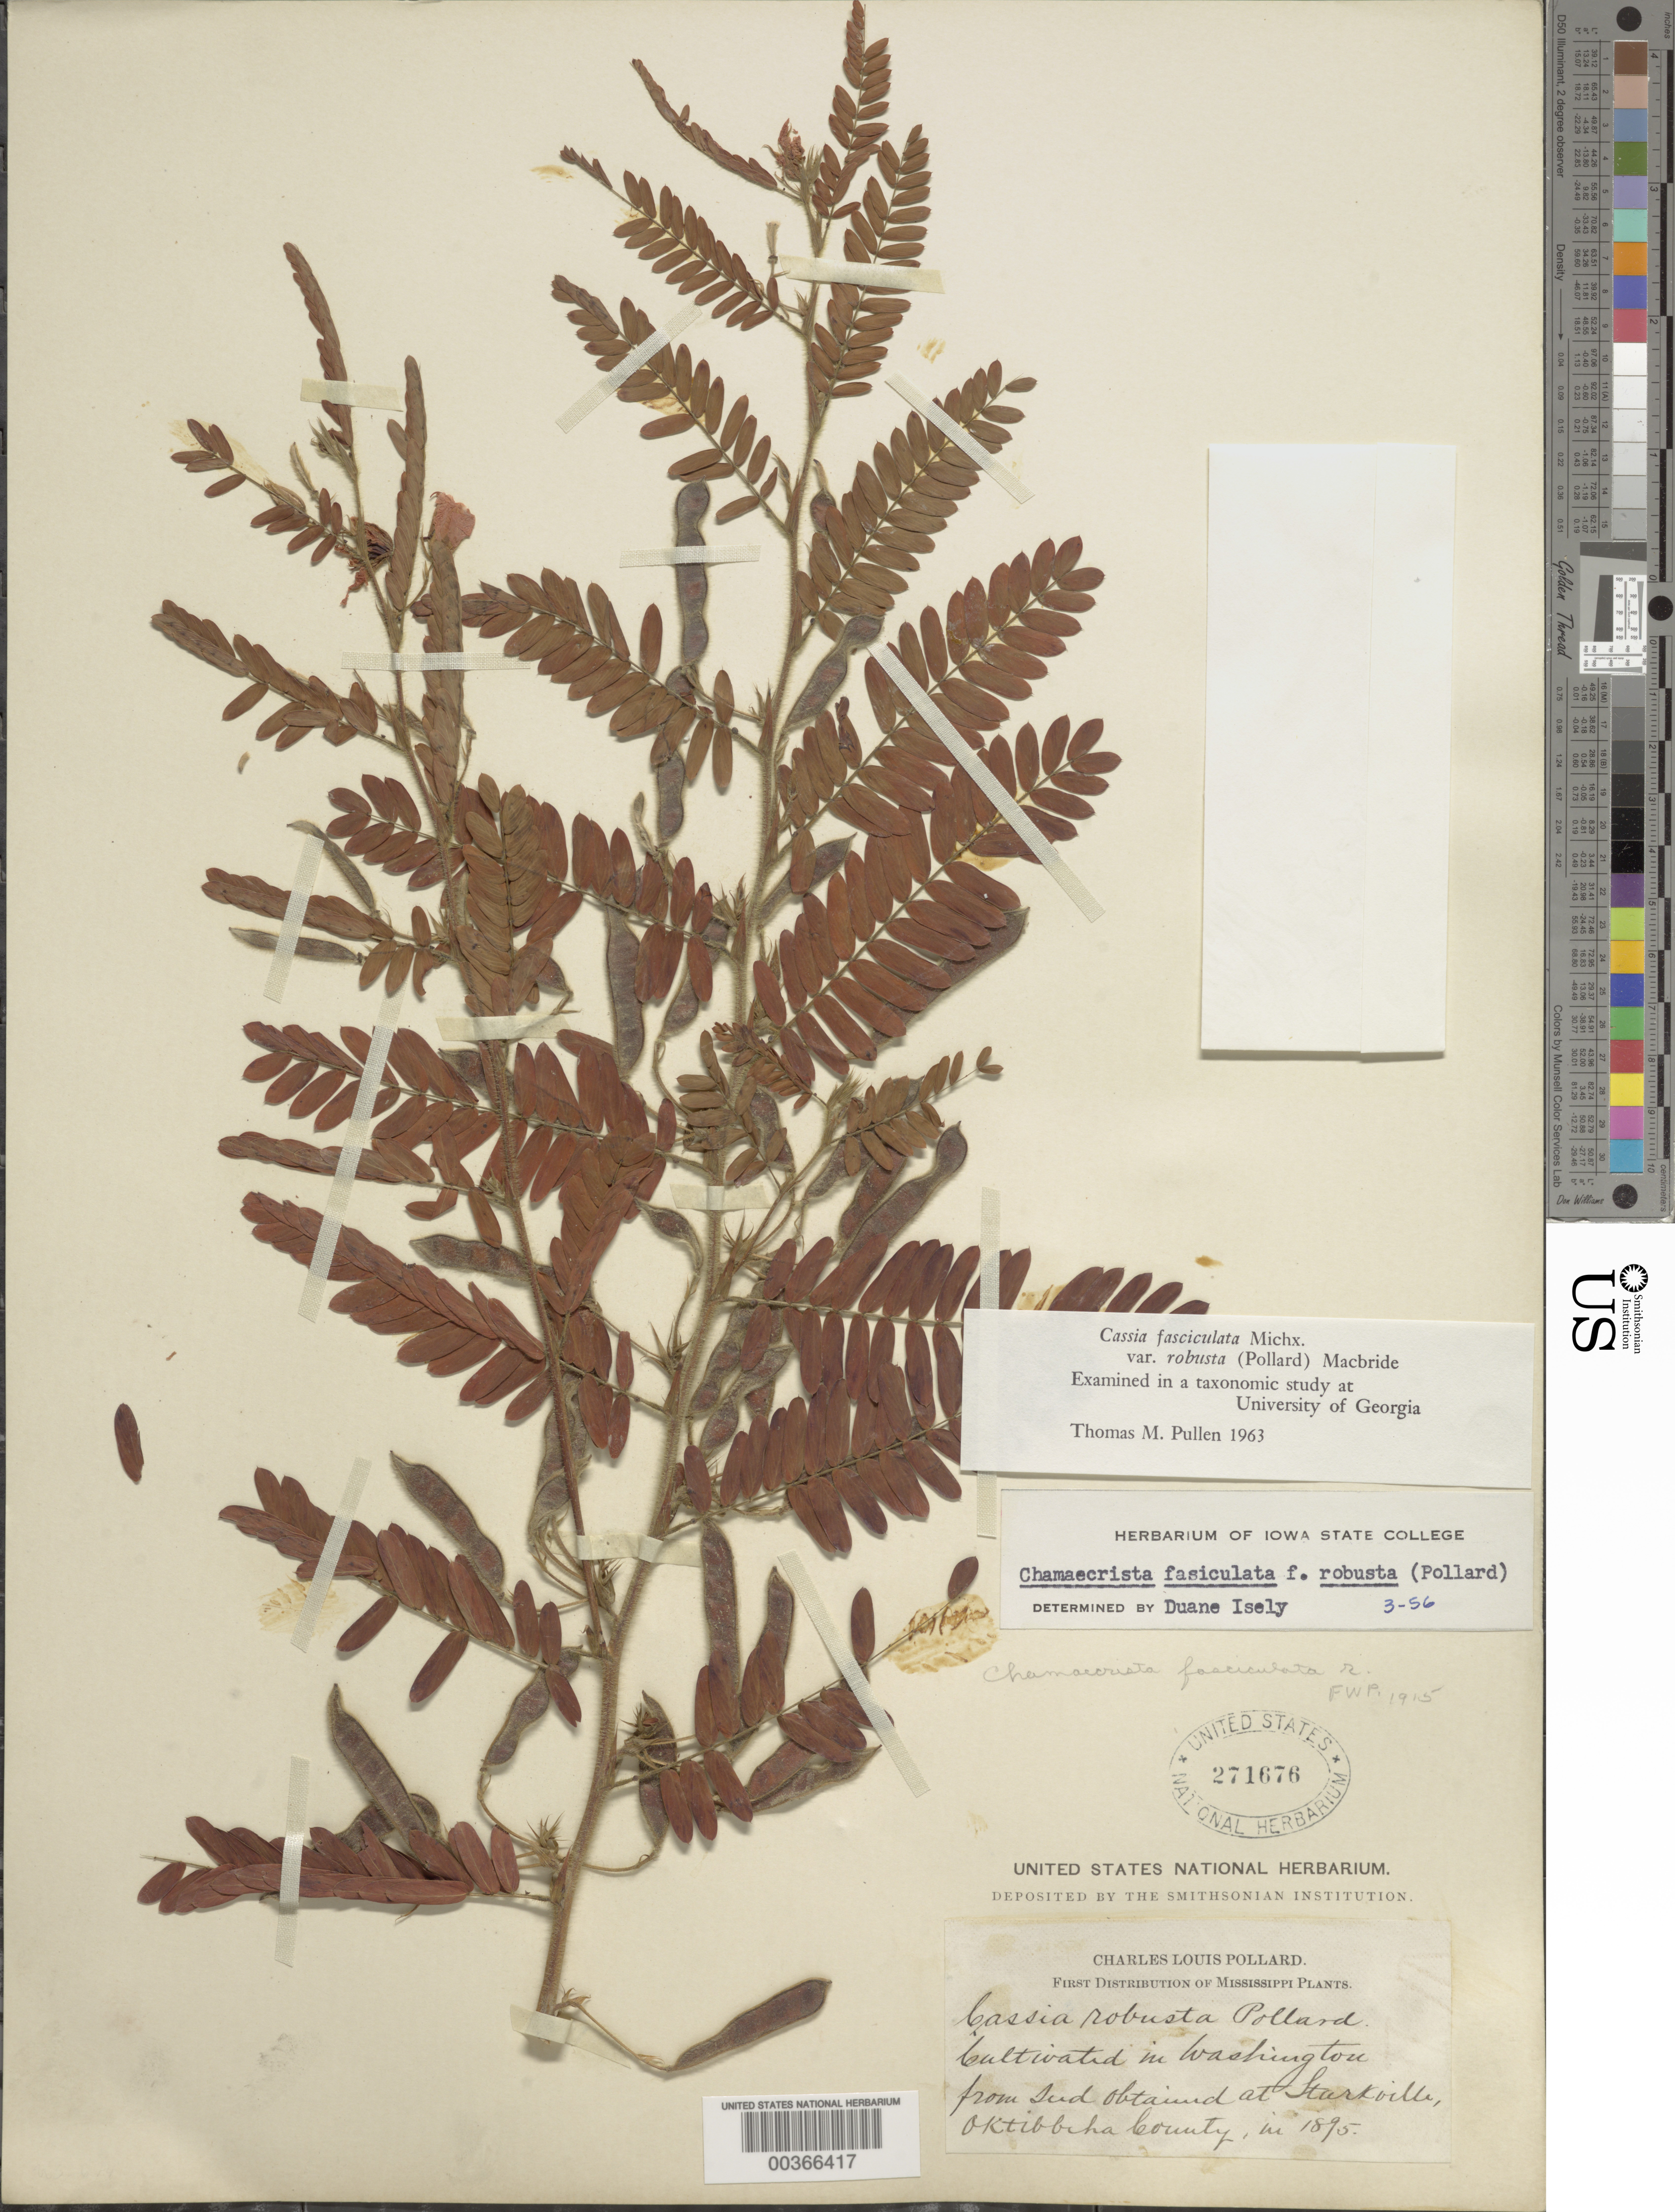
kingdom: Plantae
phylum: Tracheophyta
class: Magnoliopsida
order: Fabales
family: Fabaceae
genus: Chamaecrista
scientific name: Chamaecrista fasciculata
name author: (Michx.) Greene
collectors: C. L. Pollard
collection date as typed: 1895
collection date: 1895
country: United States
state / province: Mississippi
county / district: Oktibbeha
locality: Starkville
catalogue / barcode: US 271676